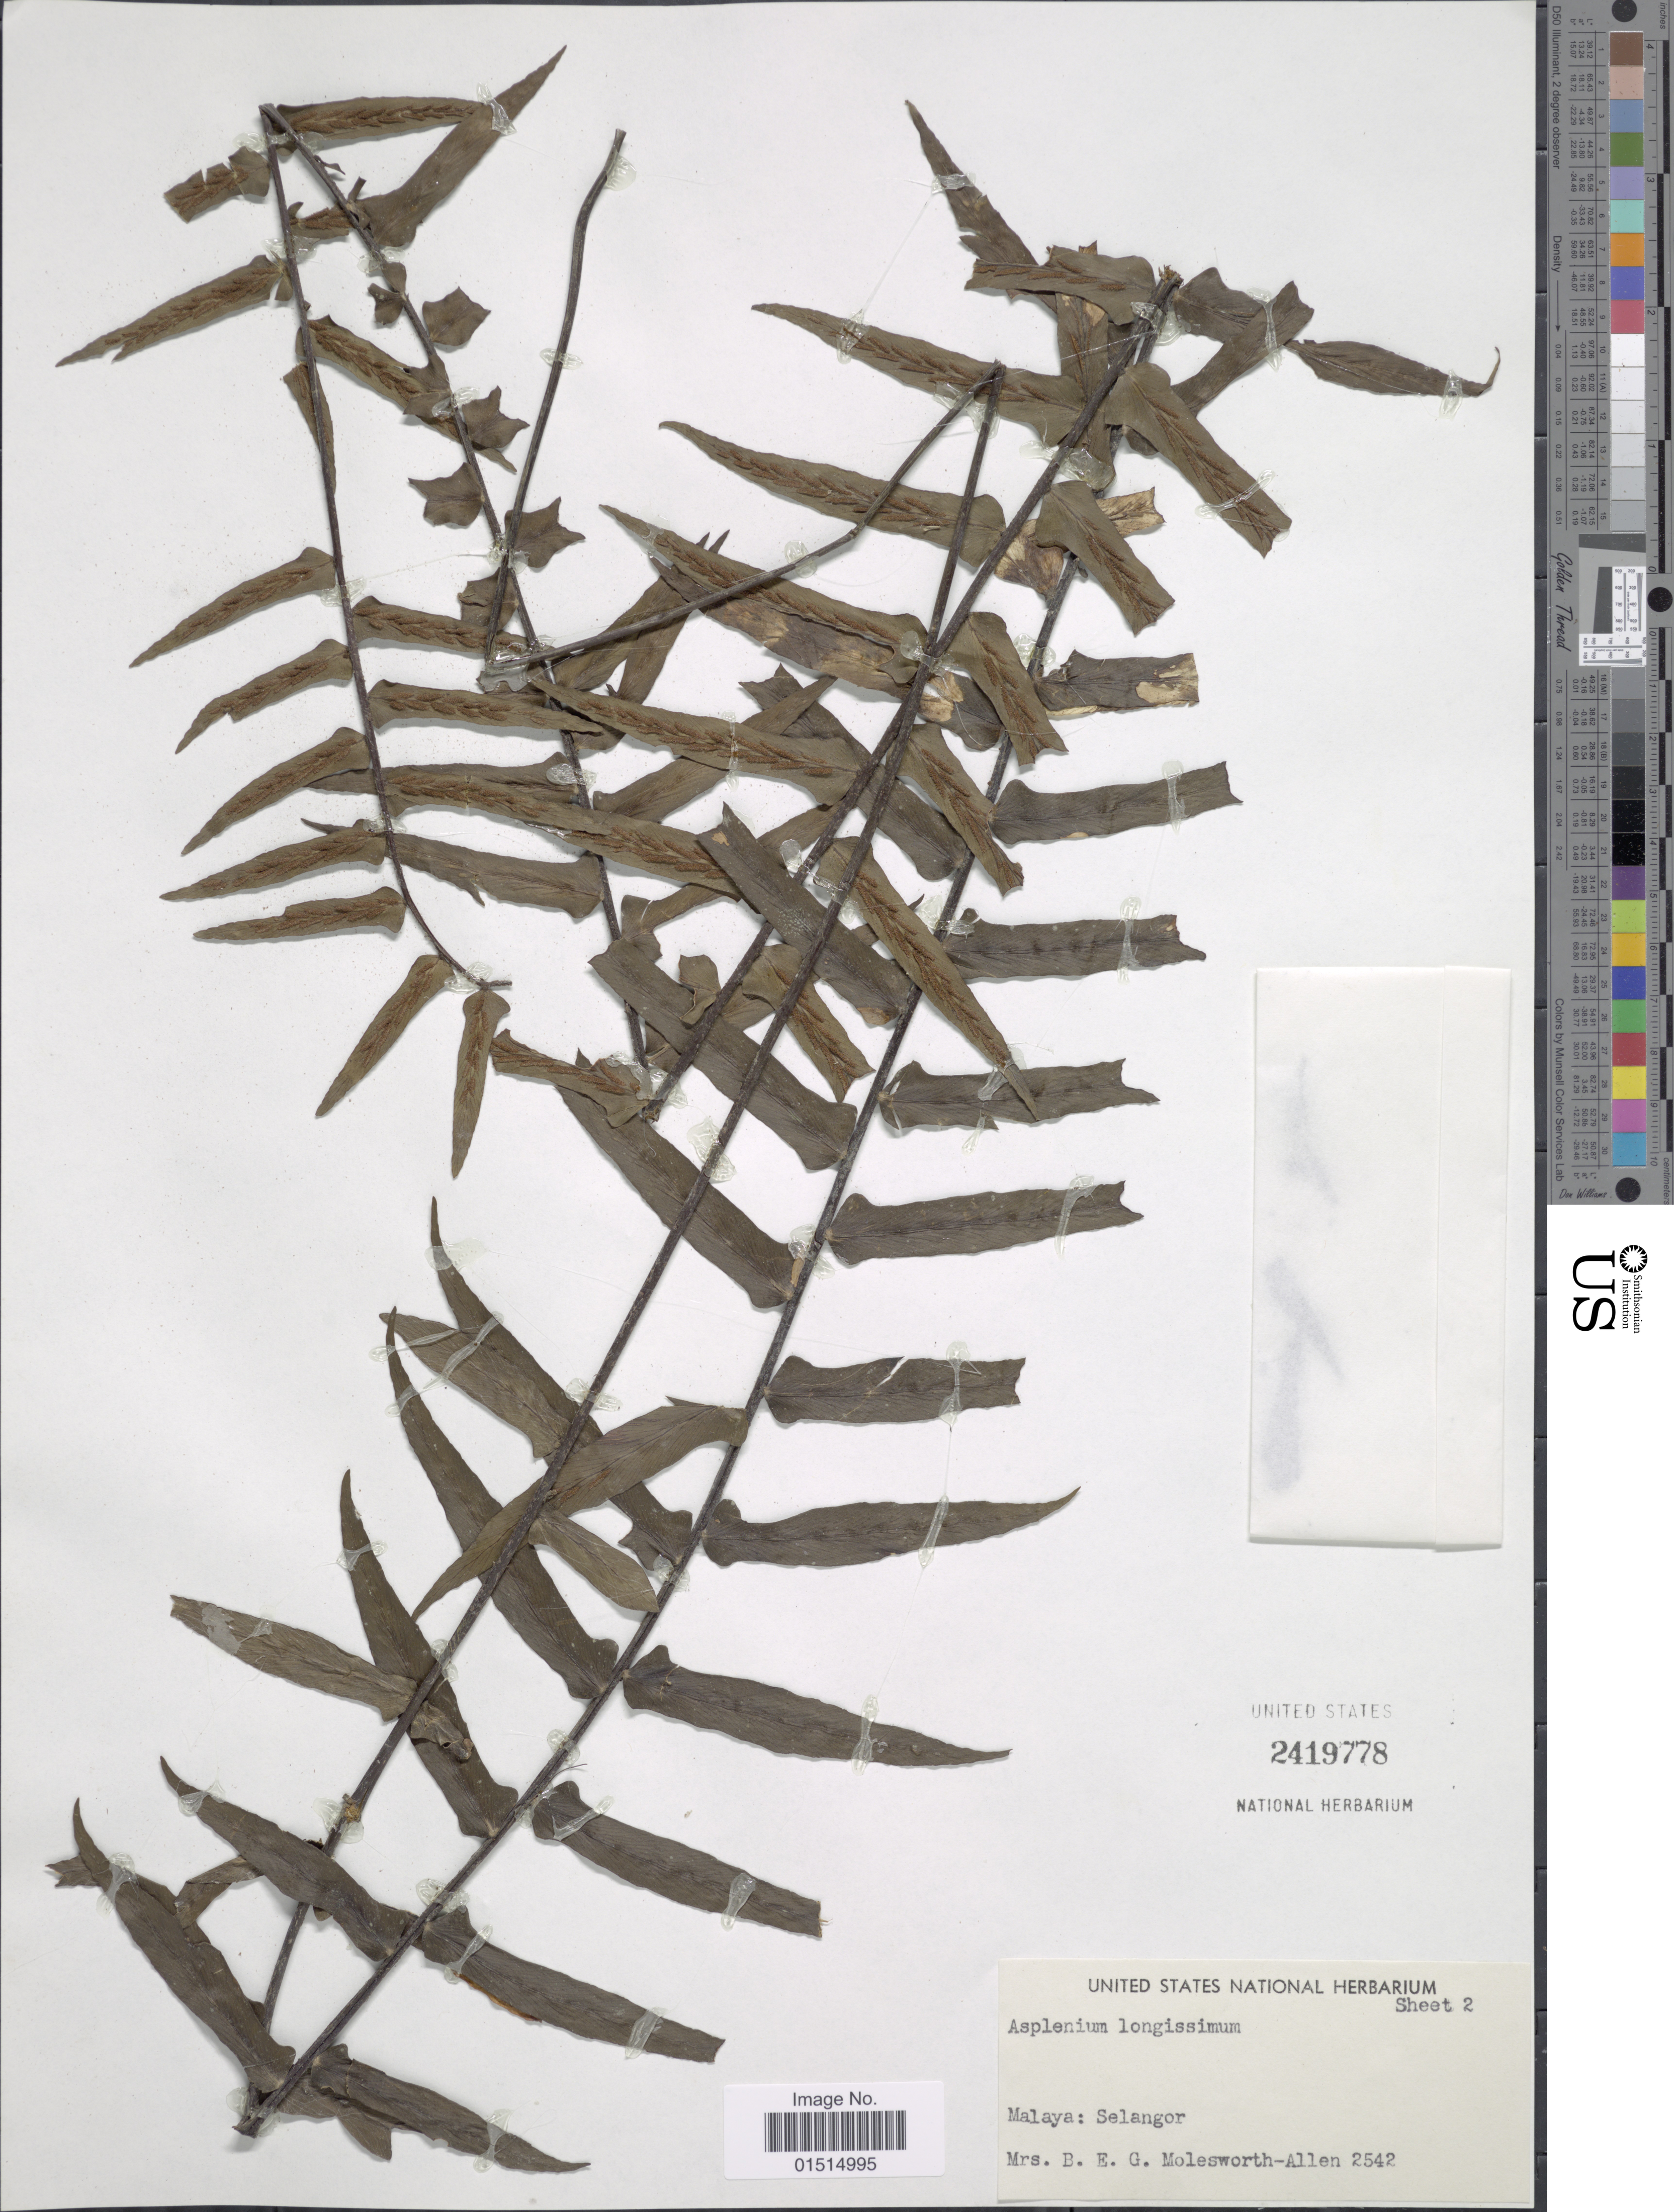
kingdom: Plantae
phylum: Tracheophyta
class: Polypodiopsida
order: Polypodiales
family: Aspleniaceae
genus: Asplenium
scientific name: Asplenium longissimum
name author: Blume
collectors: B. E. G. Molesworth-Allen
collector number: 2542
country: Malaysia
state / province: Selangor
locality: Malaya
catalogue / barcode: US 2419778